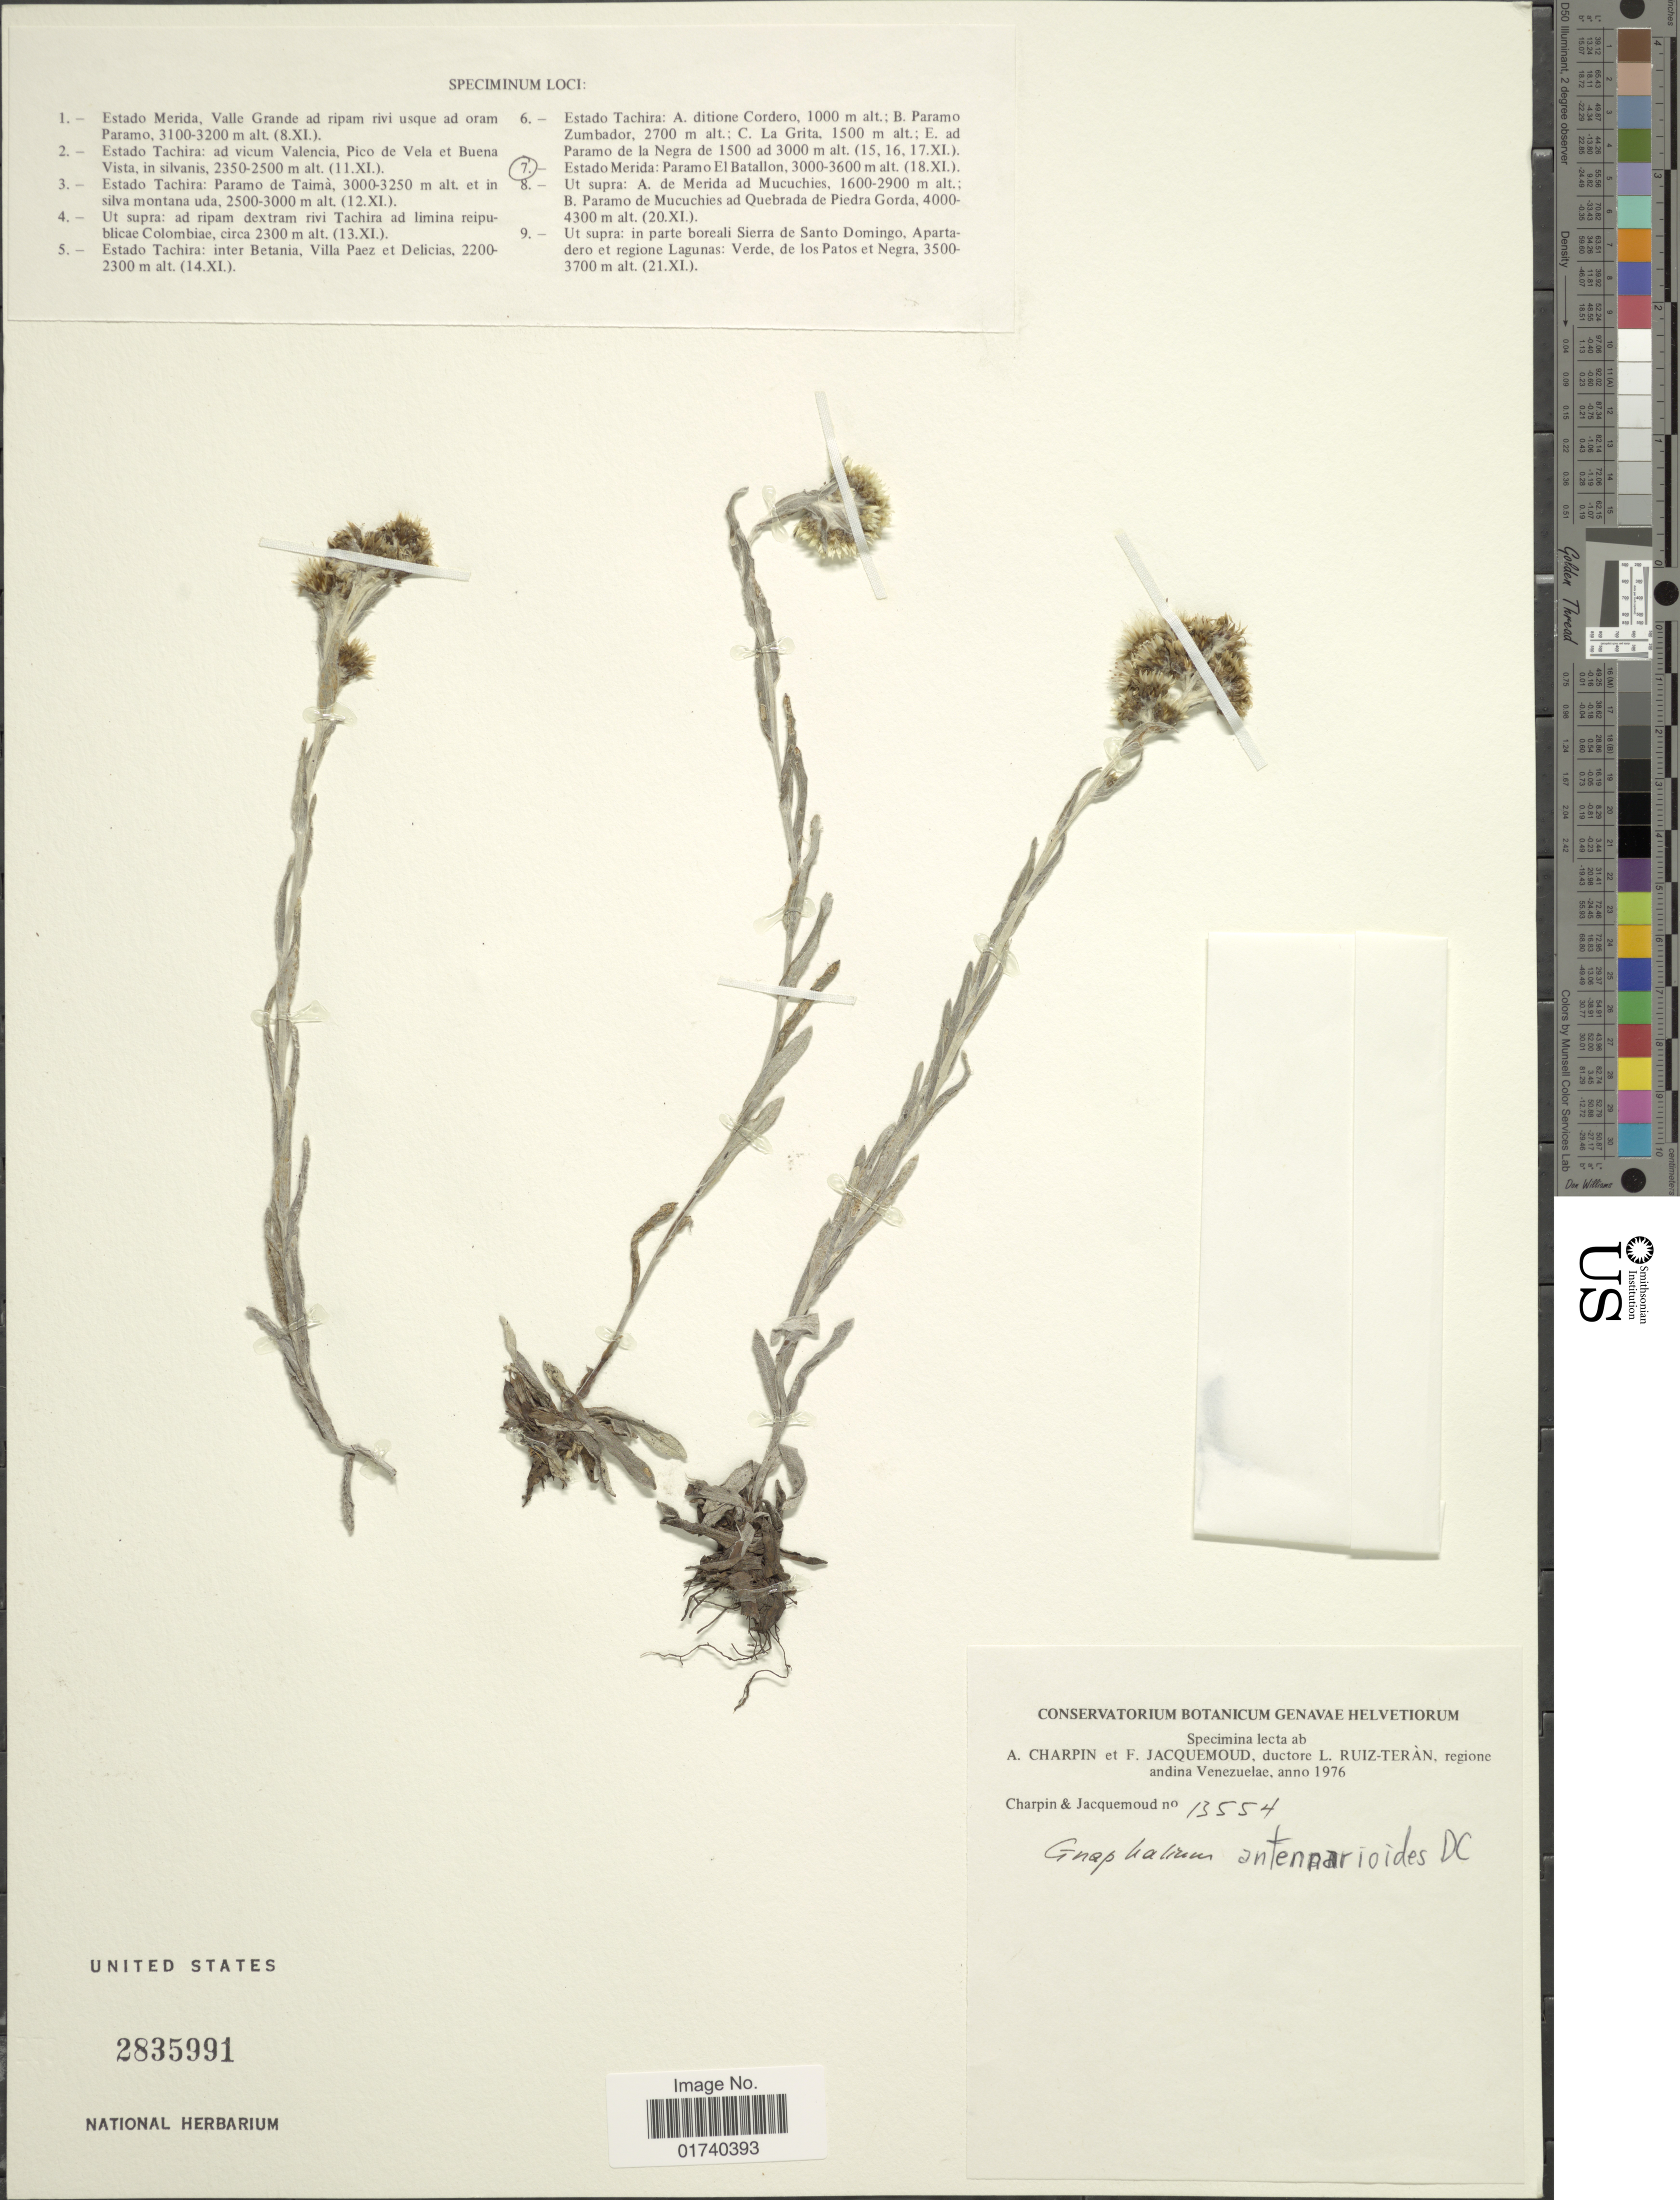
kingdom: Plantae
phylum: Tracheophyta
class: Magnoliopsida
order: Asterales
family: Asteraceae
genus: Chryselium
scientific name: Chryselium gnaphalioides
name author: (Kunth) Urtubey & S.E. Freire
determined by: Nesom, Guy L.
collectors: A. Charpin & F. Jacquemoud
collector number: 13554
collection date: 1976-11-18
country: Venezuela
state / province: Mérida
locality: Estado Merida, Paramo El Batallon.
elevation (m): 3000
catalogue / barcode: US 2835991